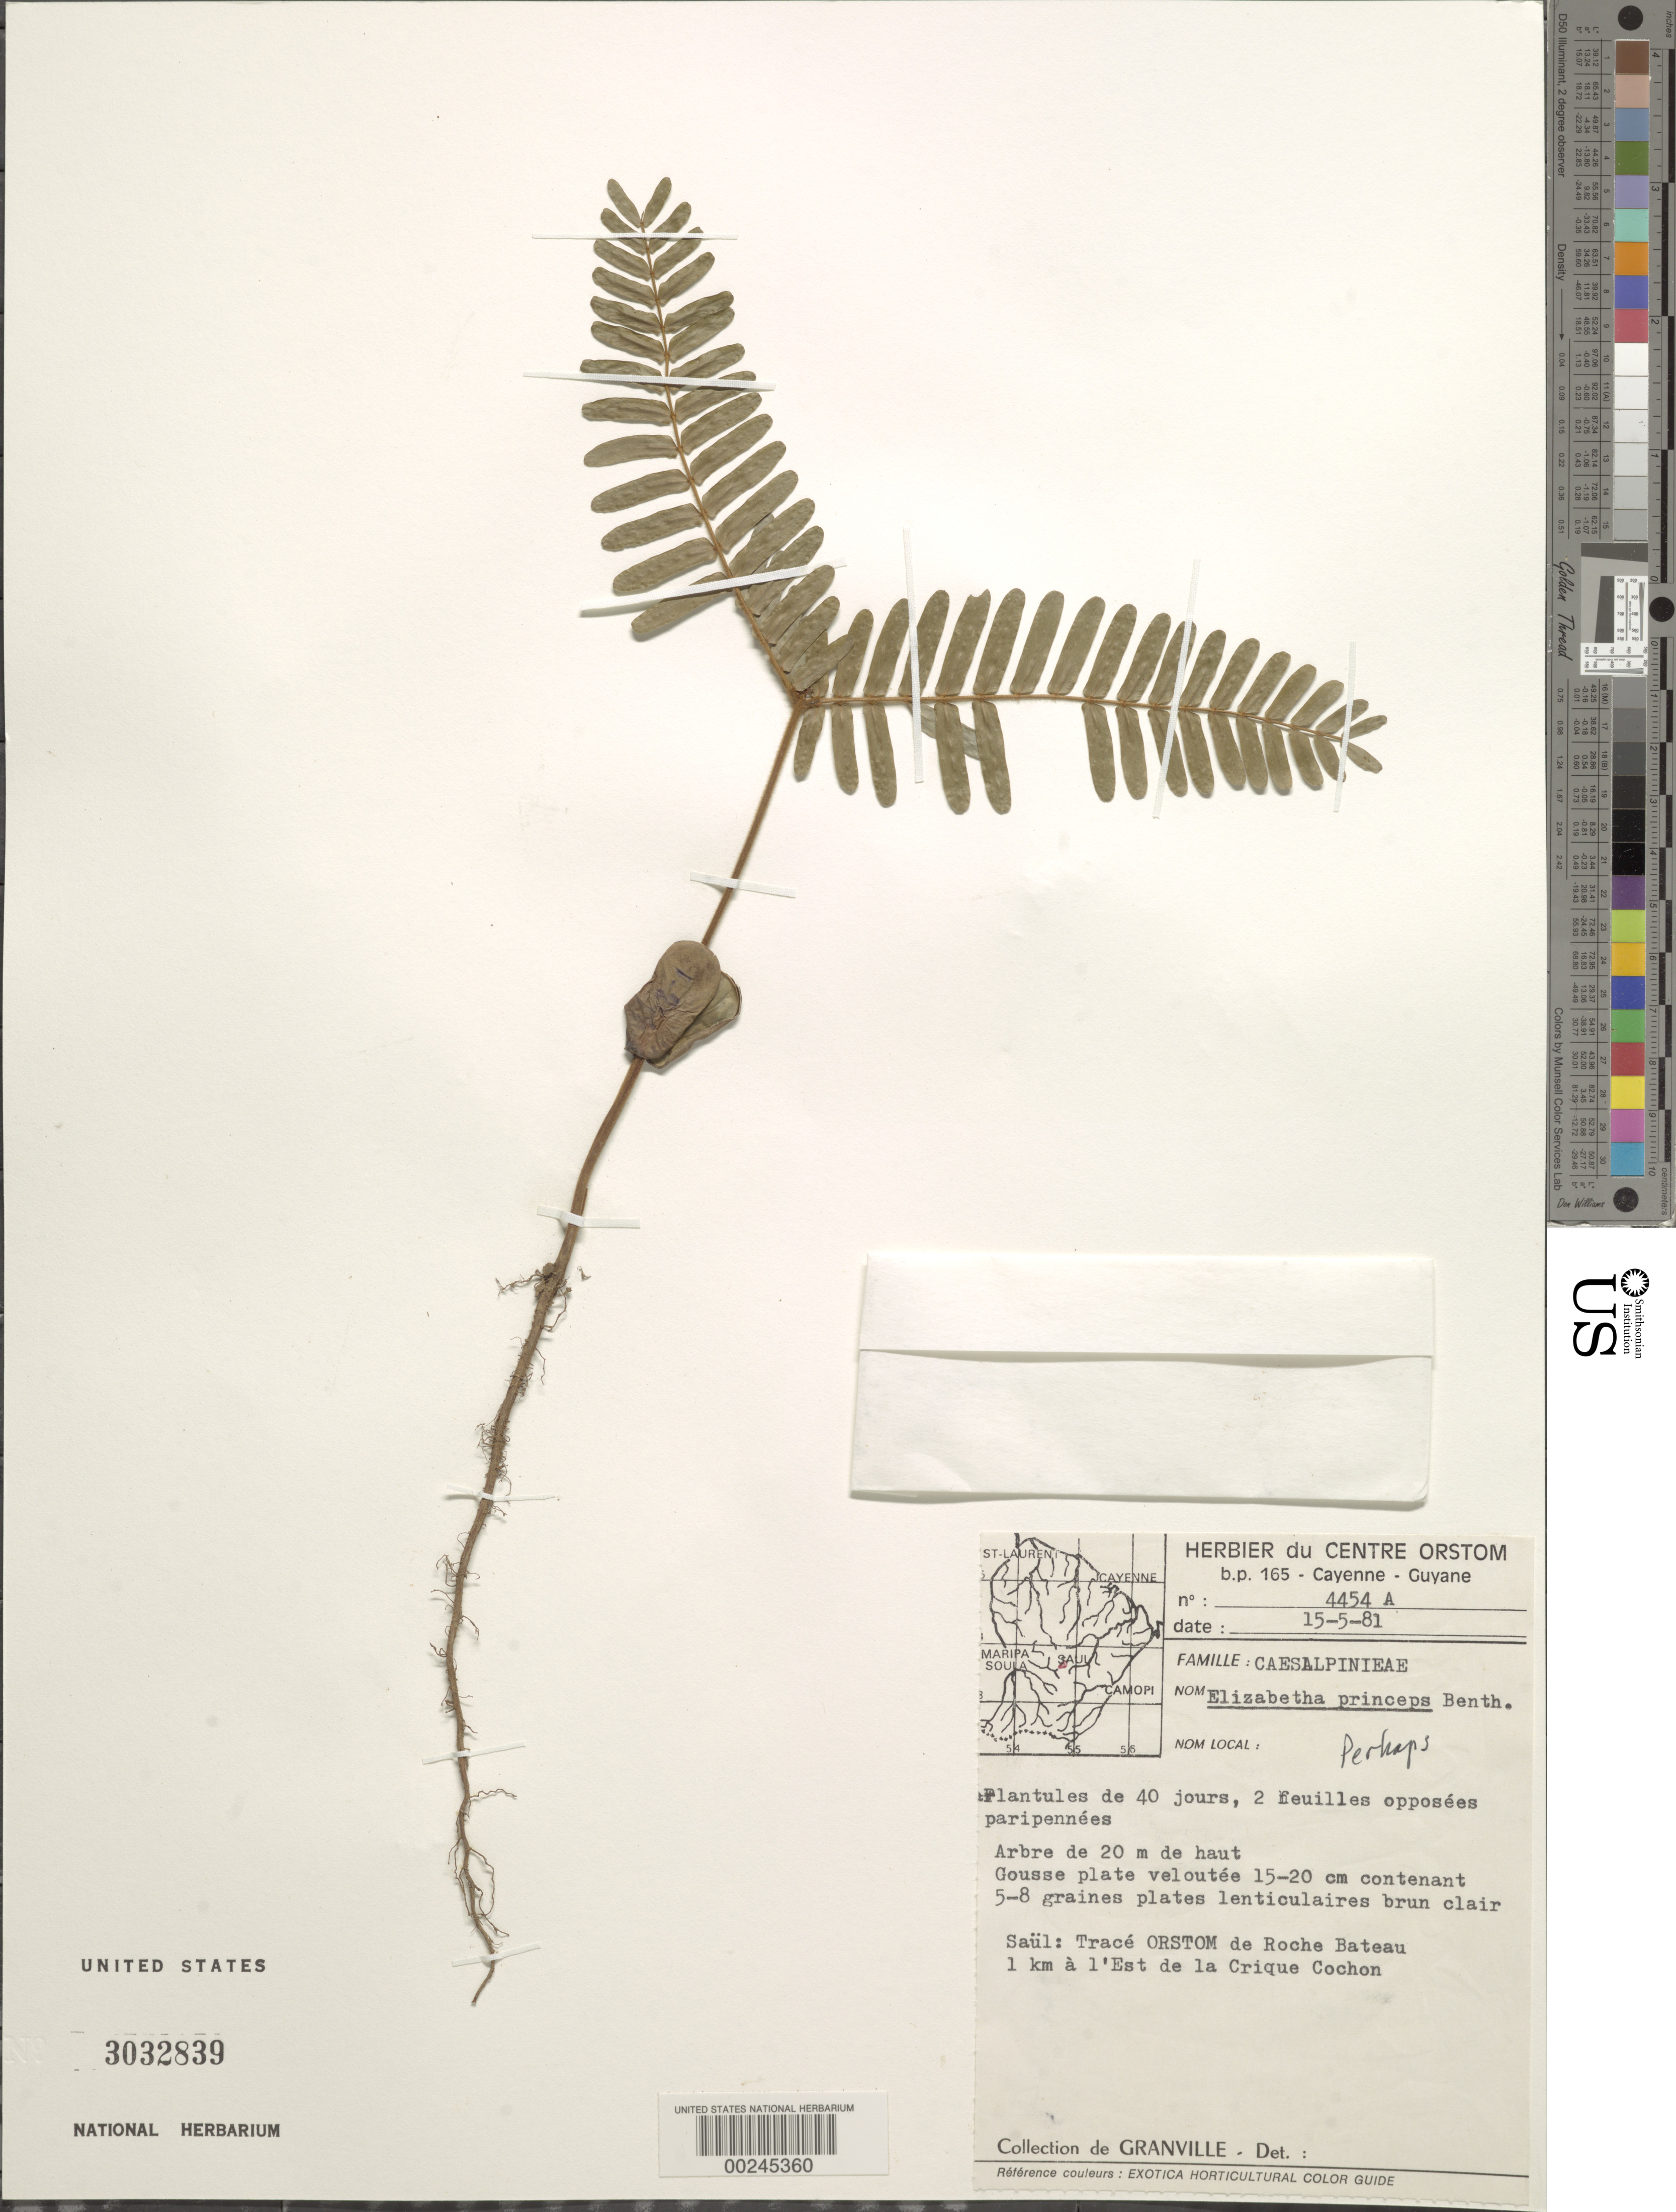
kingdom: Plantae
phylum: Tracheophyta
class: Magnoliopsida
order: Fabales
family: Fabaceae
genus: Elizabetha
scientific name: Elizabetha princeps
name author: R.H. Schomb. ex Benth.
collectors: J.-J. de Granville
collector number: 4454a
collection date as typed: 15 May 1981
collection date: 1981-05-15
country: French Guiana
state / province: Saint-Laurent-du-Maroni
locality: Saul: trace orstrom de roche bateau, 1 km e of the crique cochon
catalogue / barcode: US 3032839